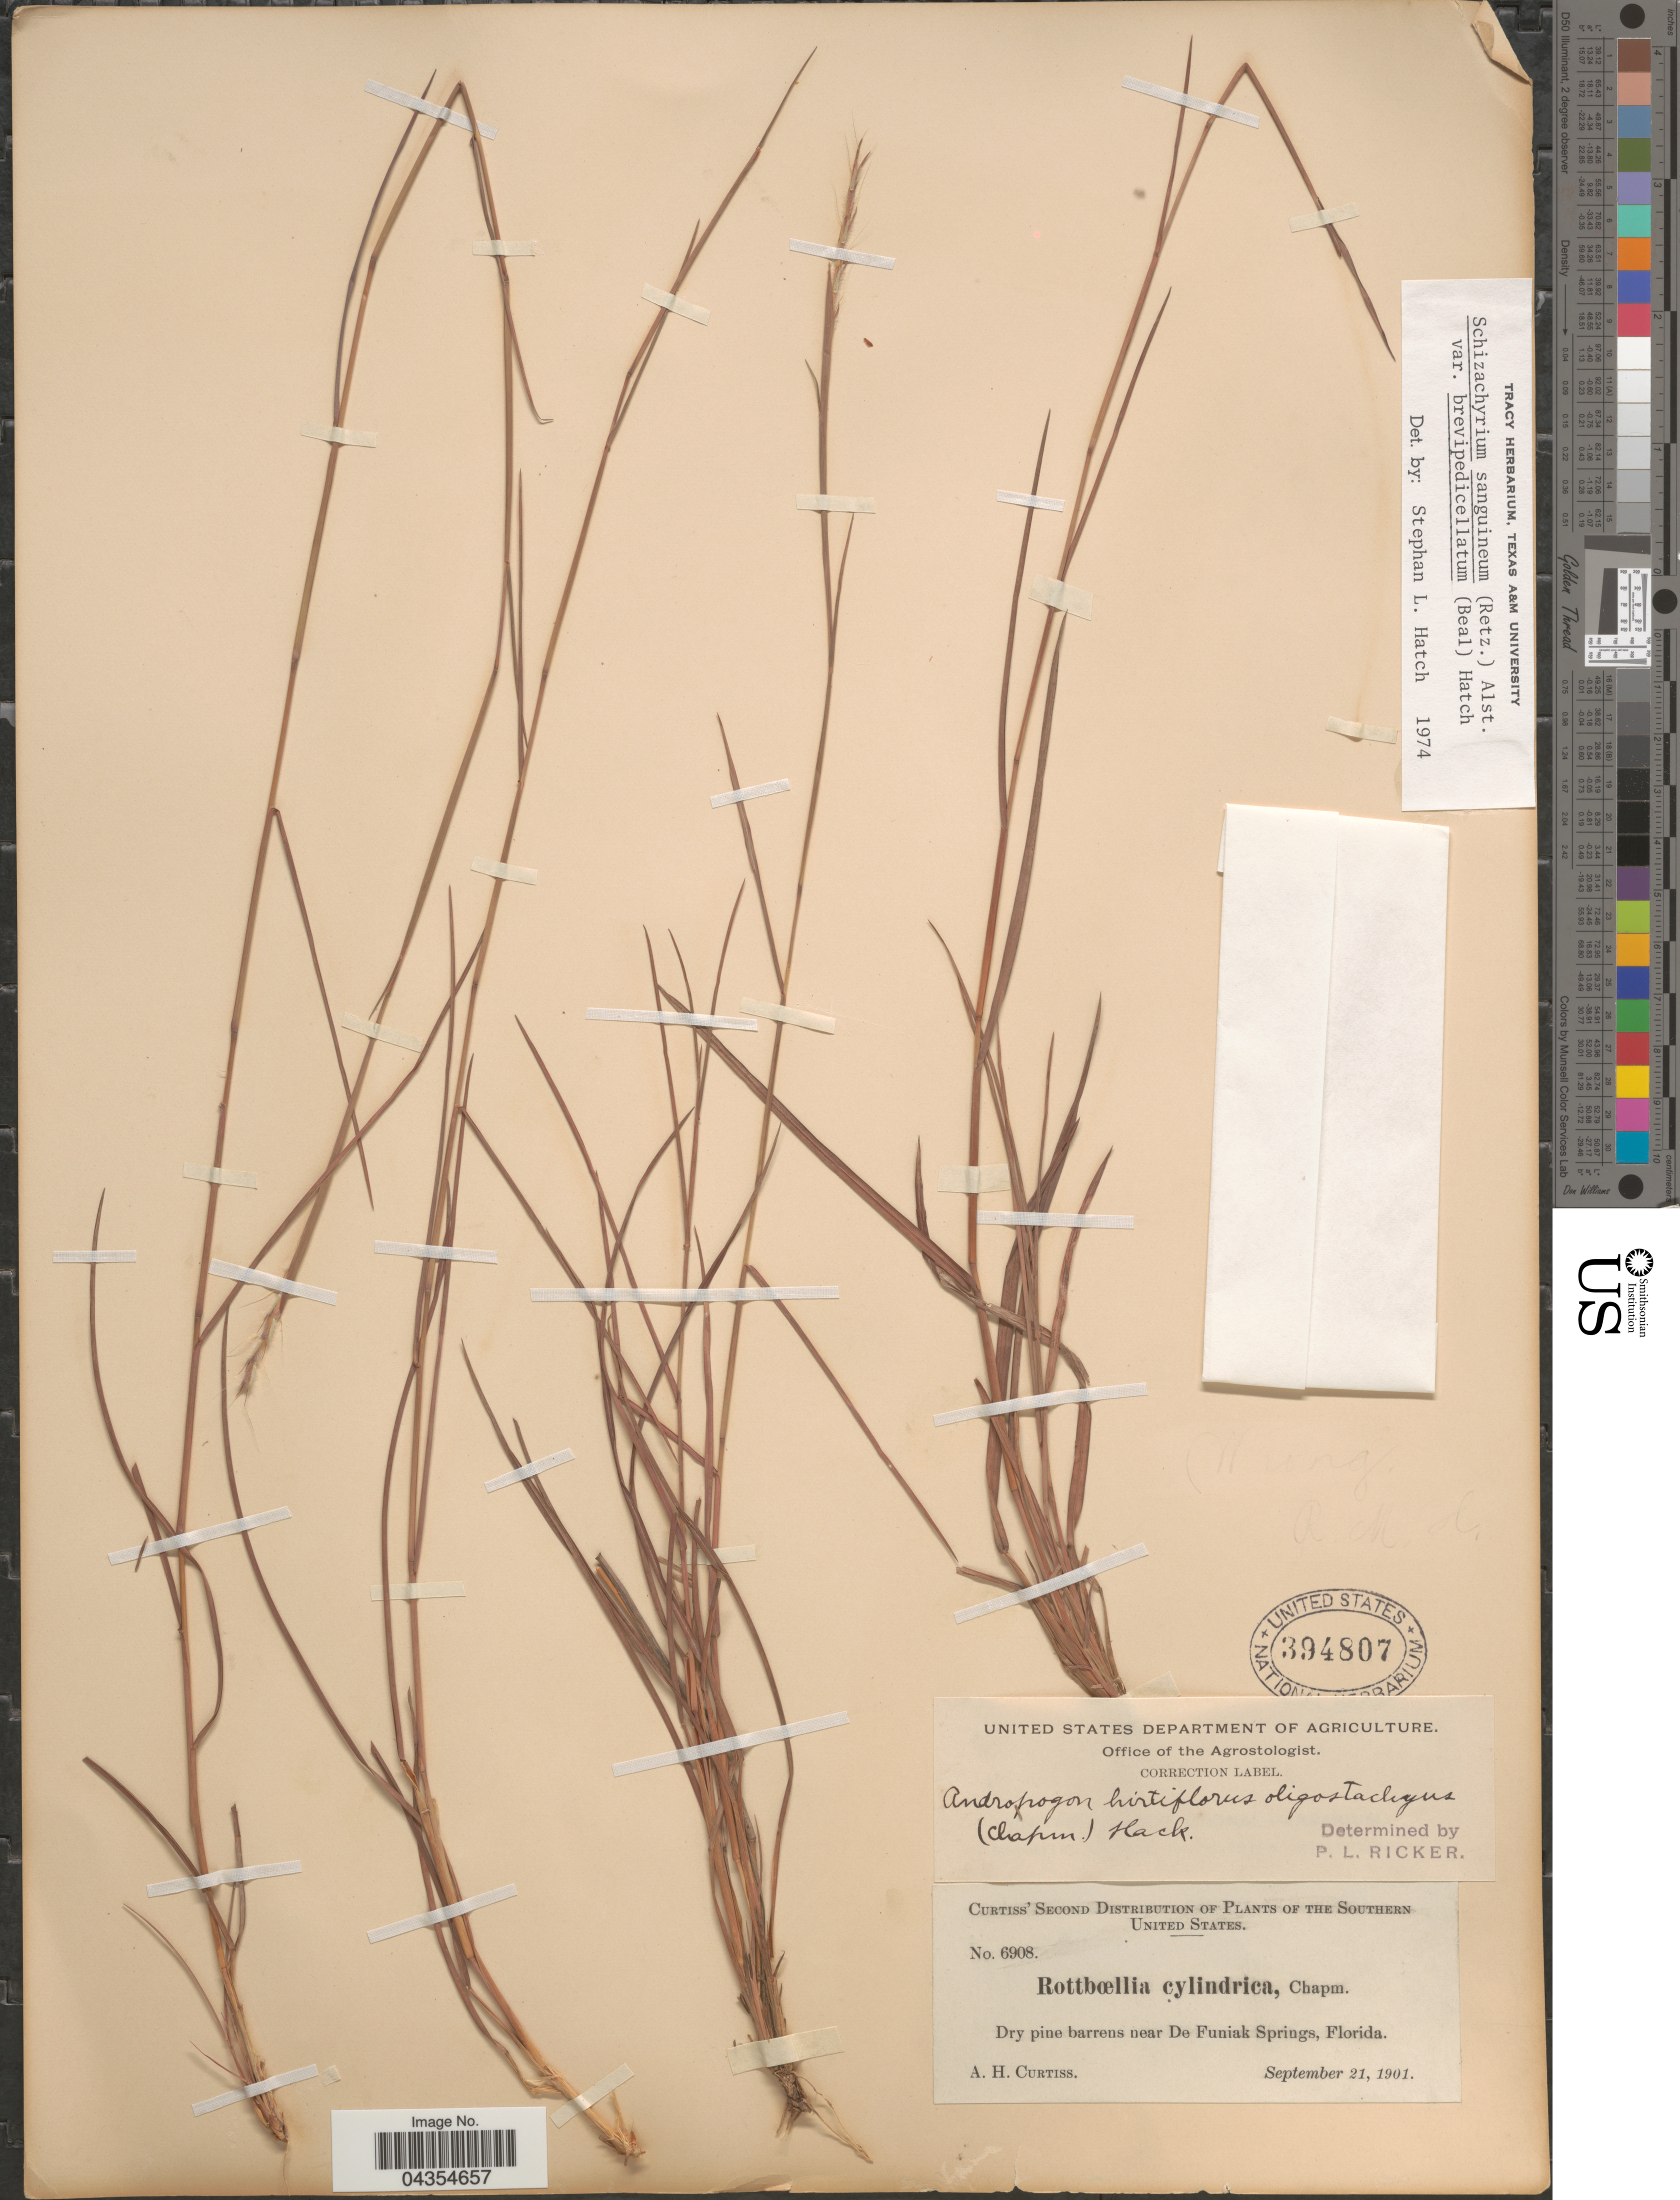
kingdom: Plantae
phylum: Tracheophyta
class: Liliopsida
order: Poales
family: Poaceae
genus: Schizachyrium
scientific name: Schizachyrium sanguineum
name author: (Retz.) Alston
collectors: A. H. Curtiss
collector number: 6908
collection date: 1901-09-21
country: United States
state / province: Florida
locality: Dry pine barrens near De Funiak Springs.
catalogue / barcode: US 394807